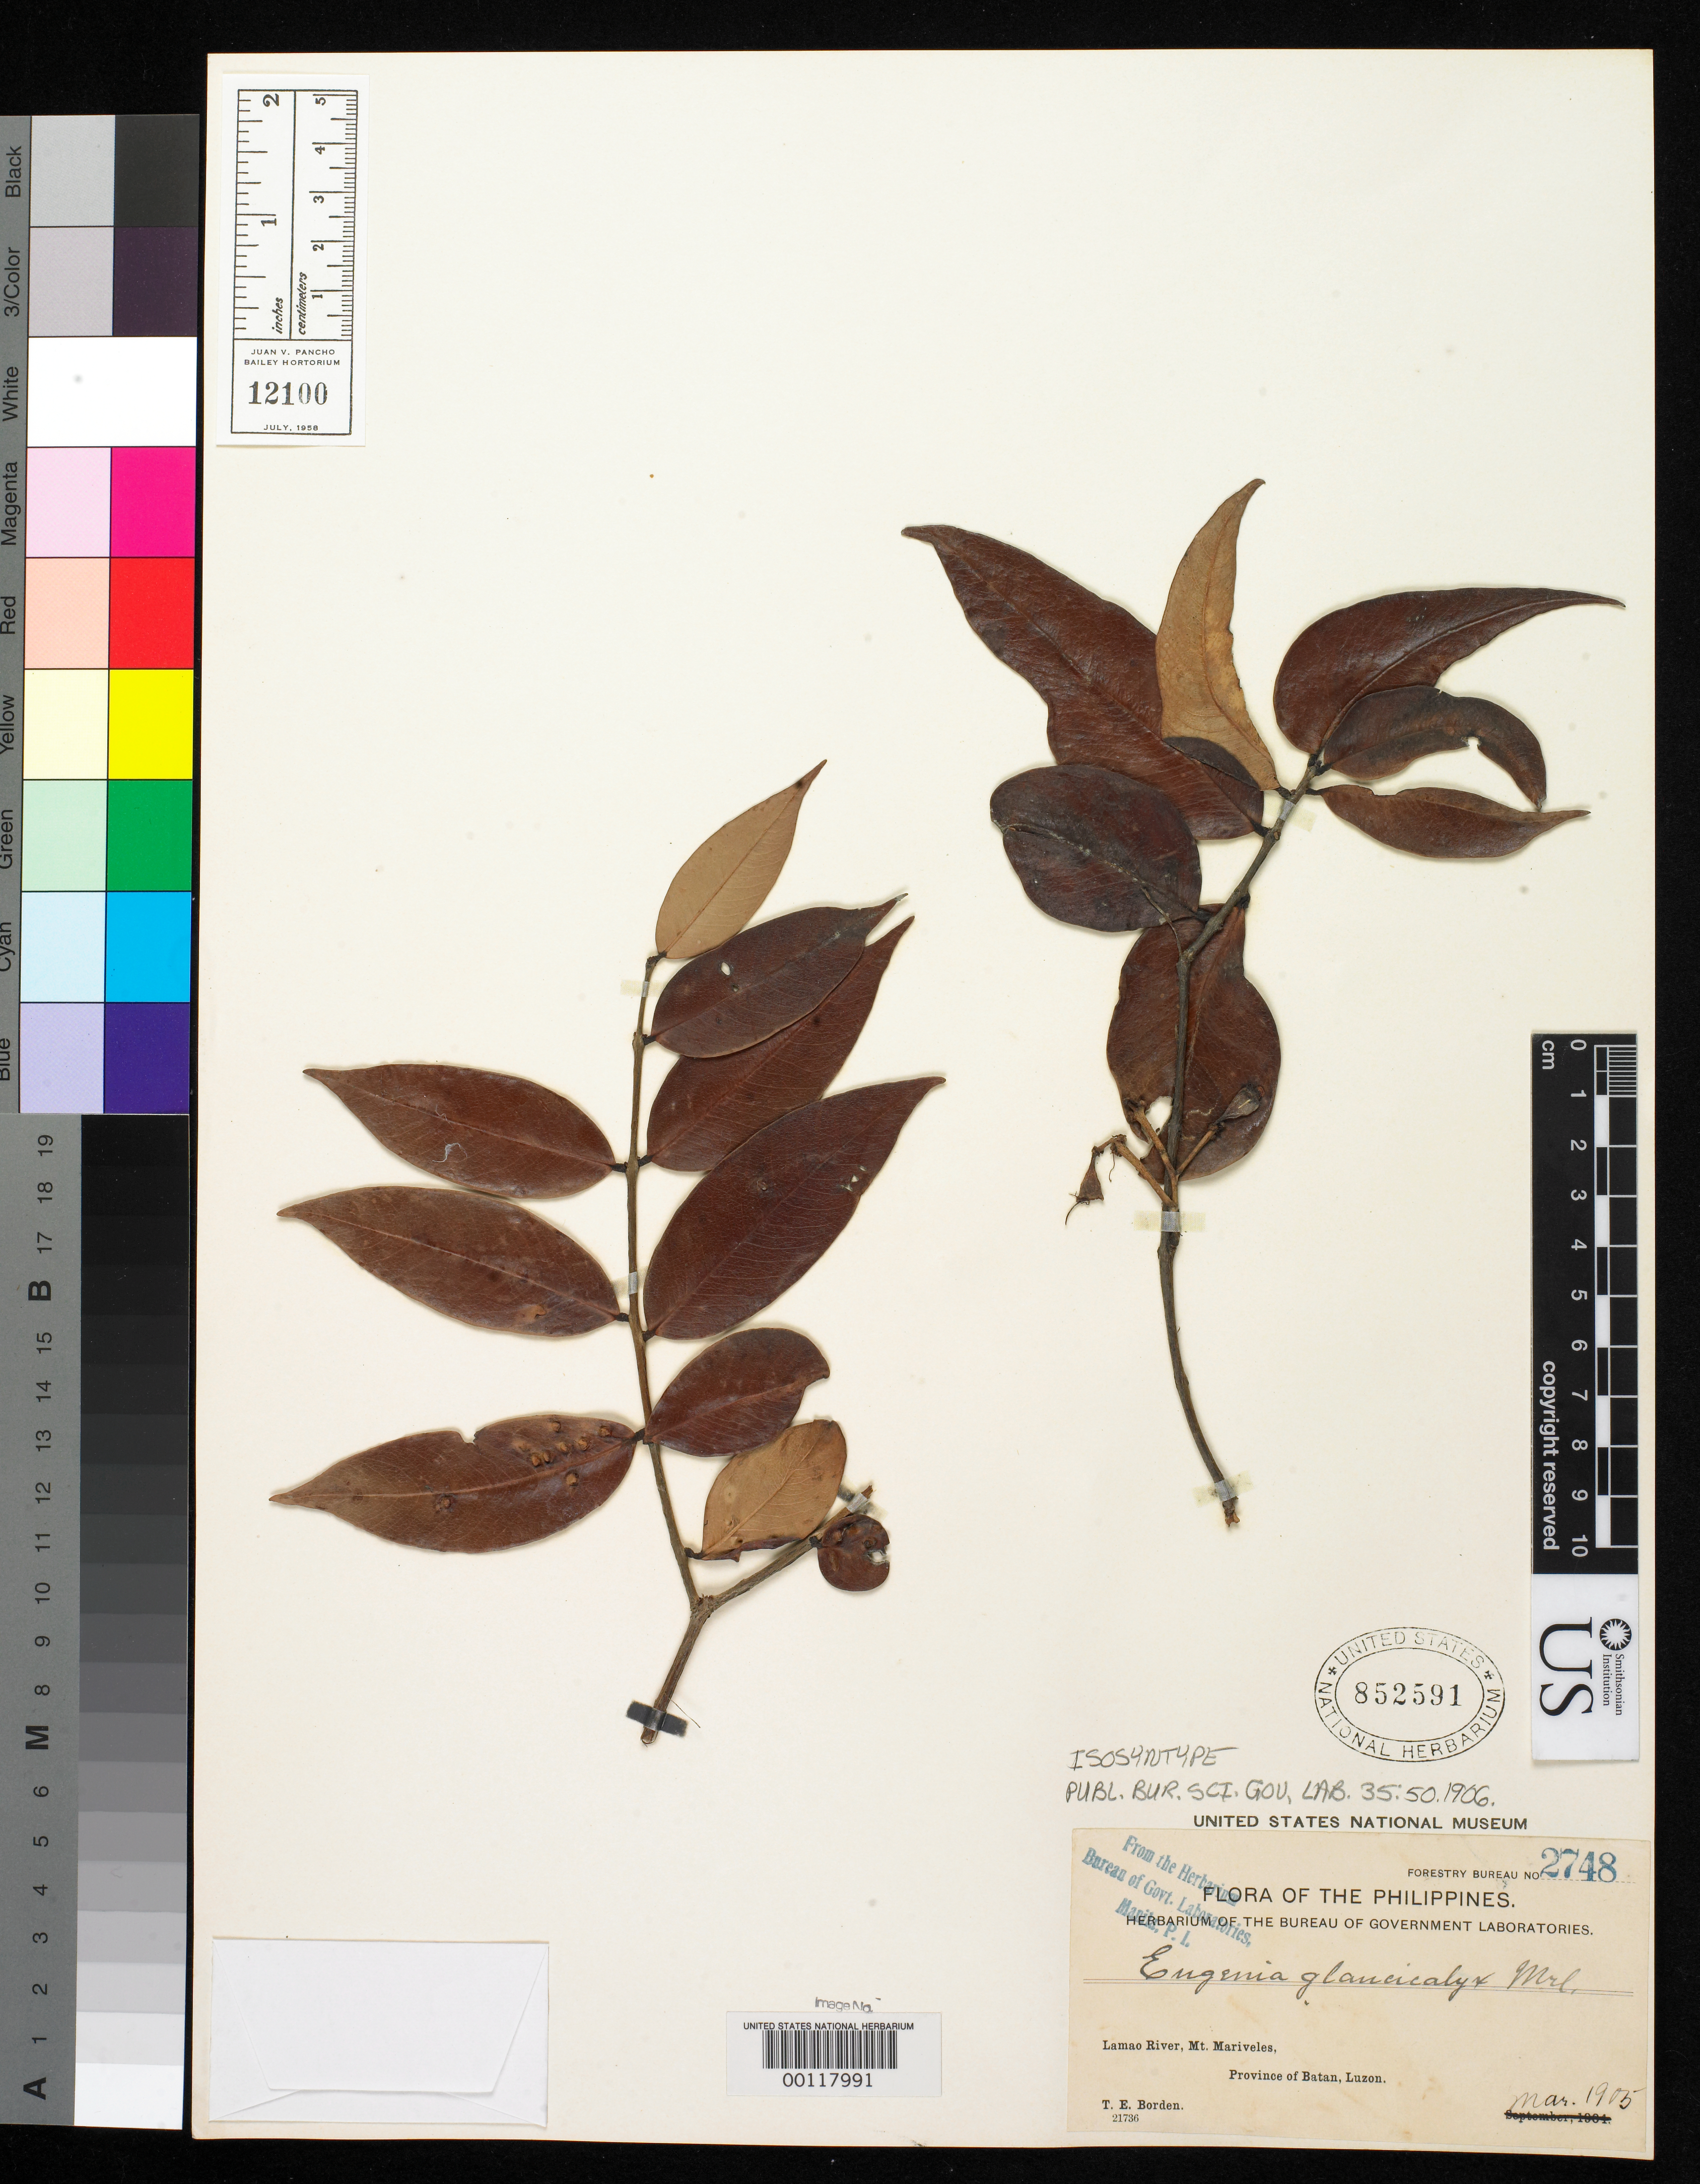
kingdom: Plantae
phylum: Tracheophyta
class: Magnoliopsida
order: Myrtales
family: Myrtaceae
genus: Eugenia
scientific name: Eugenia glaucicalyx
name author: Merr.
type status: Isosyntype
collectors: T. E. Borden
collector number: Bur. Sci. 2748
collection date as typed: Mar 1905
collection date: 1905-03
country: Philippines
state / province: Central Luzon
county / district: Bataan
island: Luzon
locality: Lamao River, Mt Mariveles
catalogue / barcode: US 852591